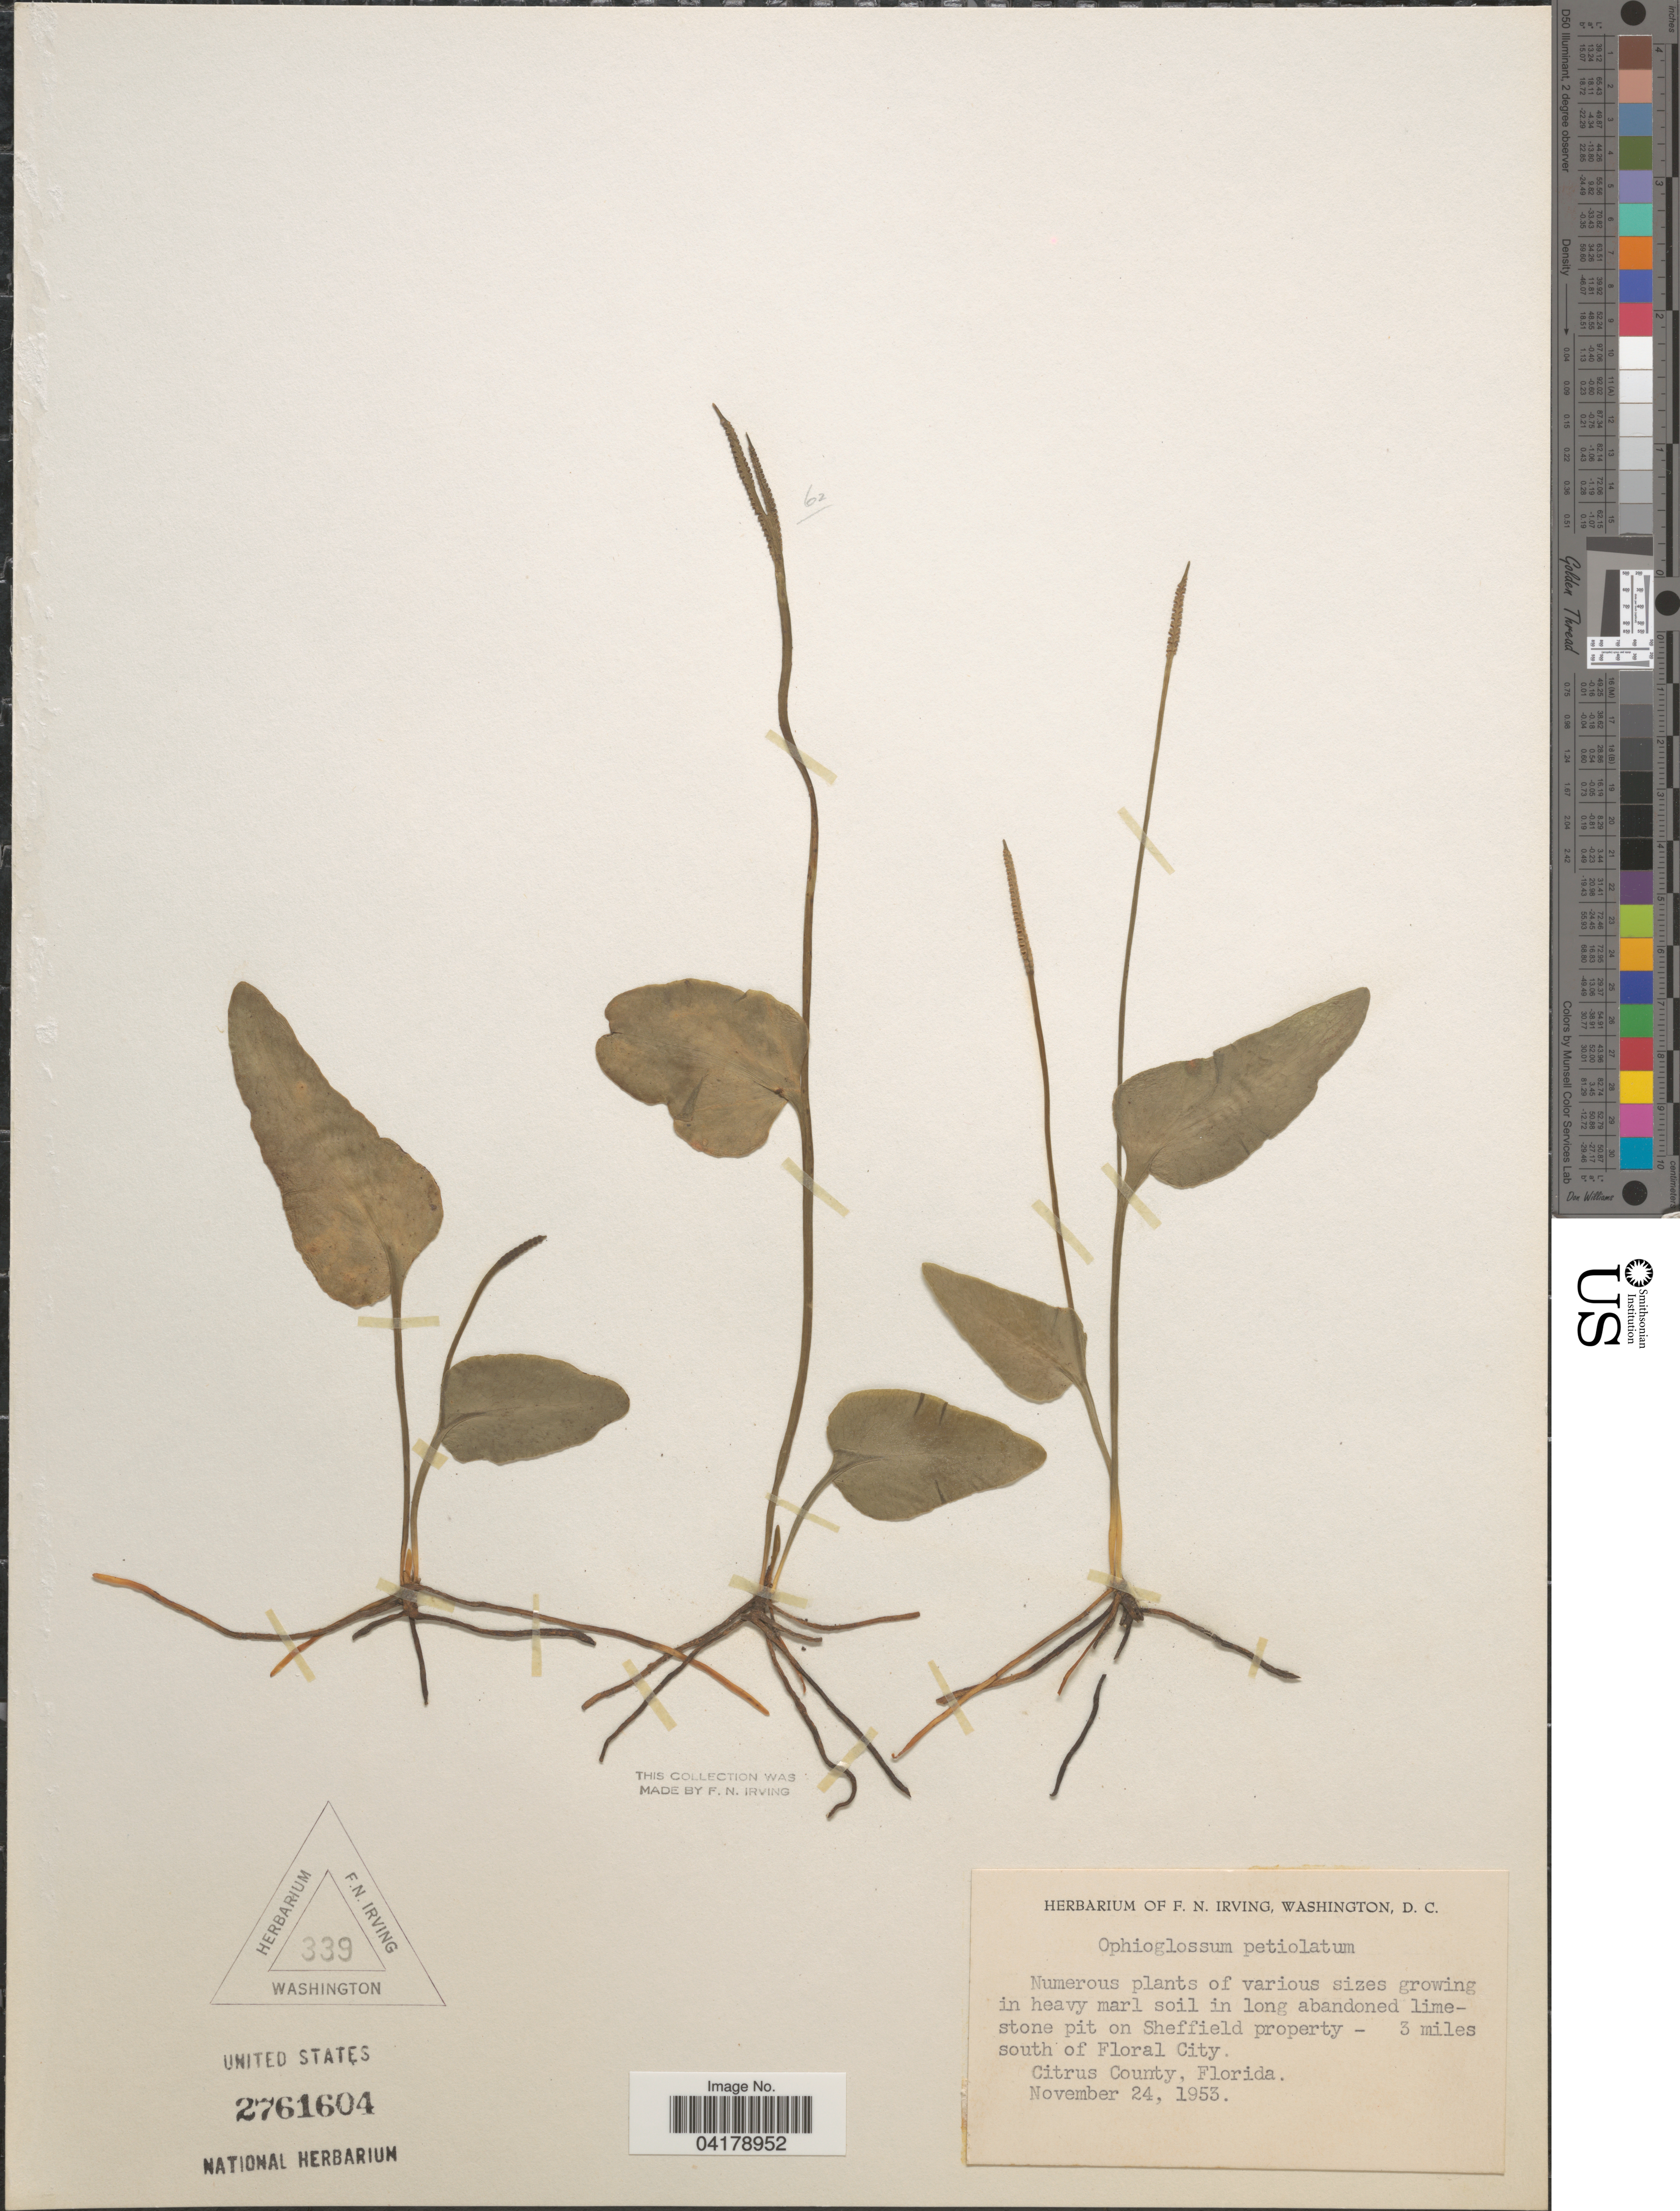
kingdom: Plantae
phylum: Tracheophyta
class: Polypodiopsida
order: Ophioglossales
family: Ophioglossaceae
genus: Ophioglossum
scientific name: Ophioglossum petiolatum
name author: Hook.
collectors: ex herb. F.N. Irving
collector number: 339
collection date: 1953-11-24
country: United States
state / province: Florida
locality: Stone pit on Sheffield property - 3 miles south of Floral City. Citrus County.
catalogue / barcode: US 2761604